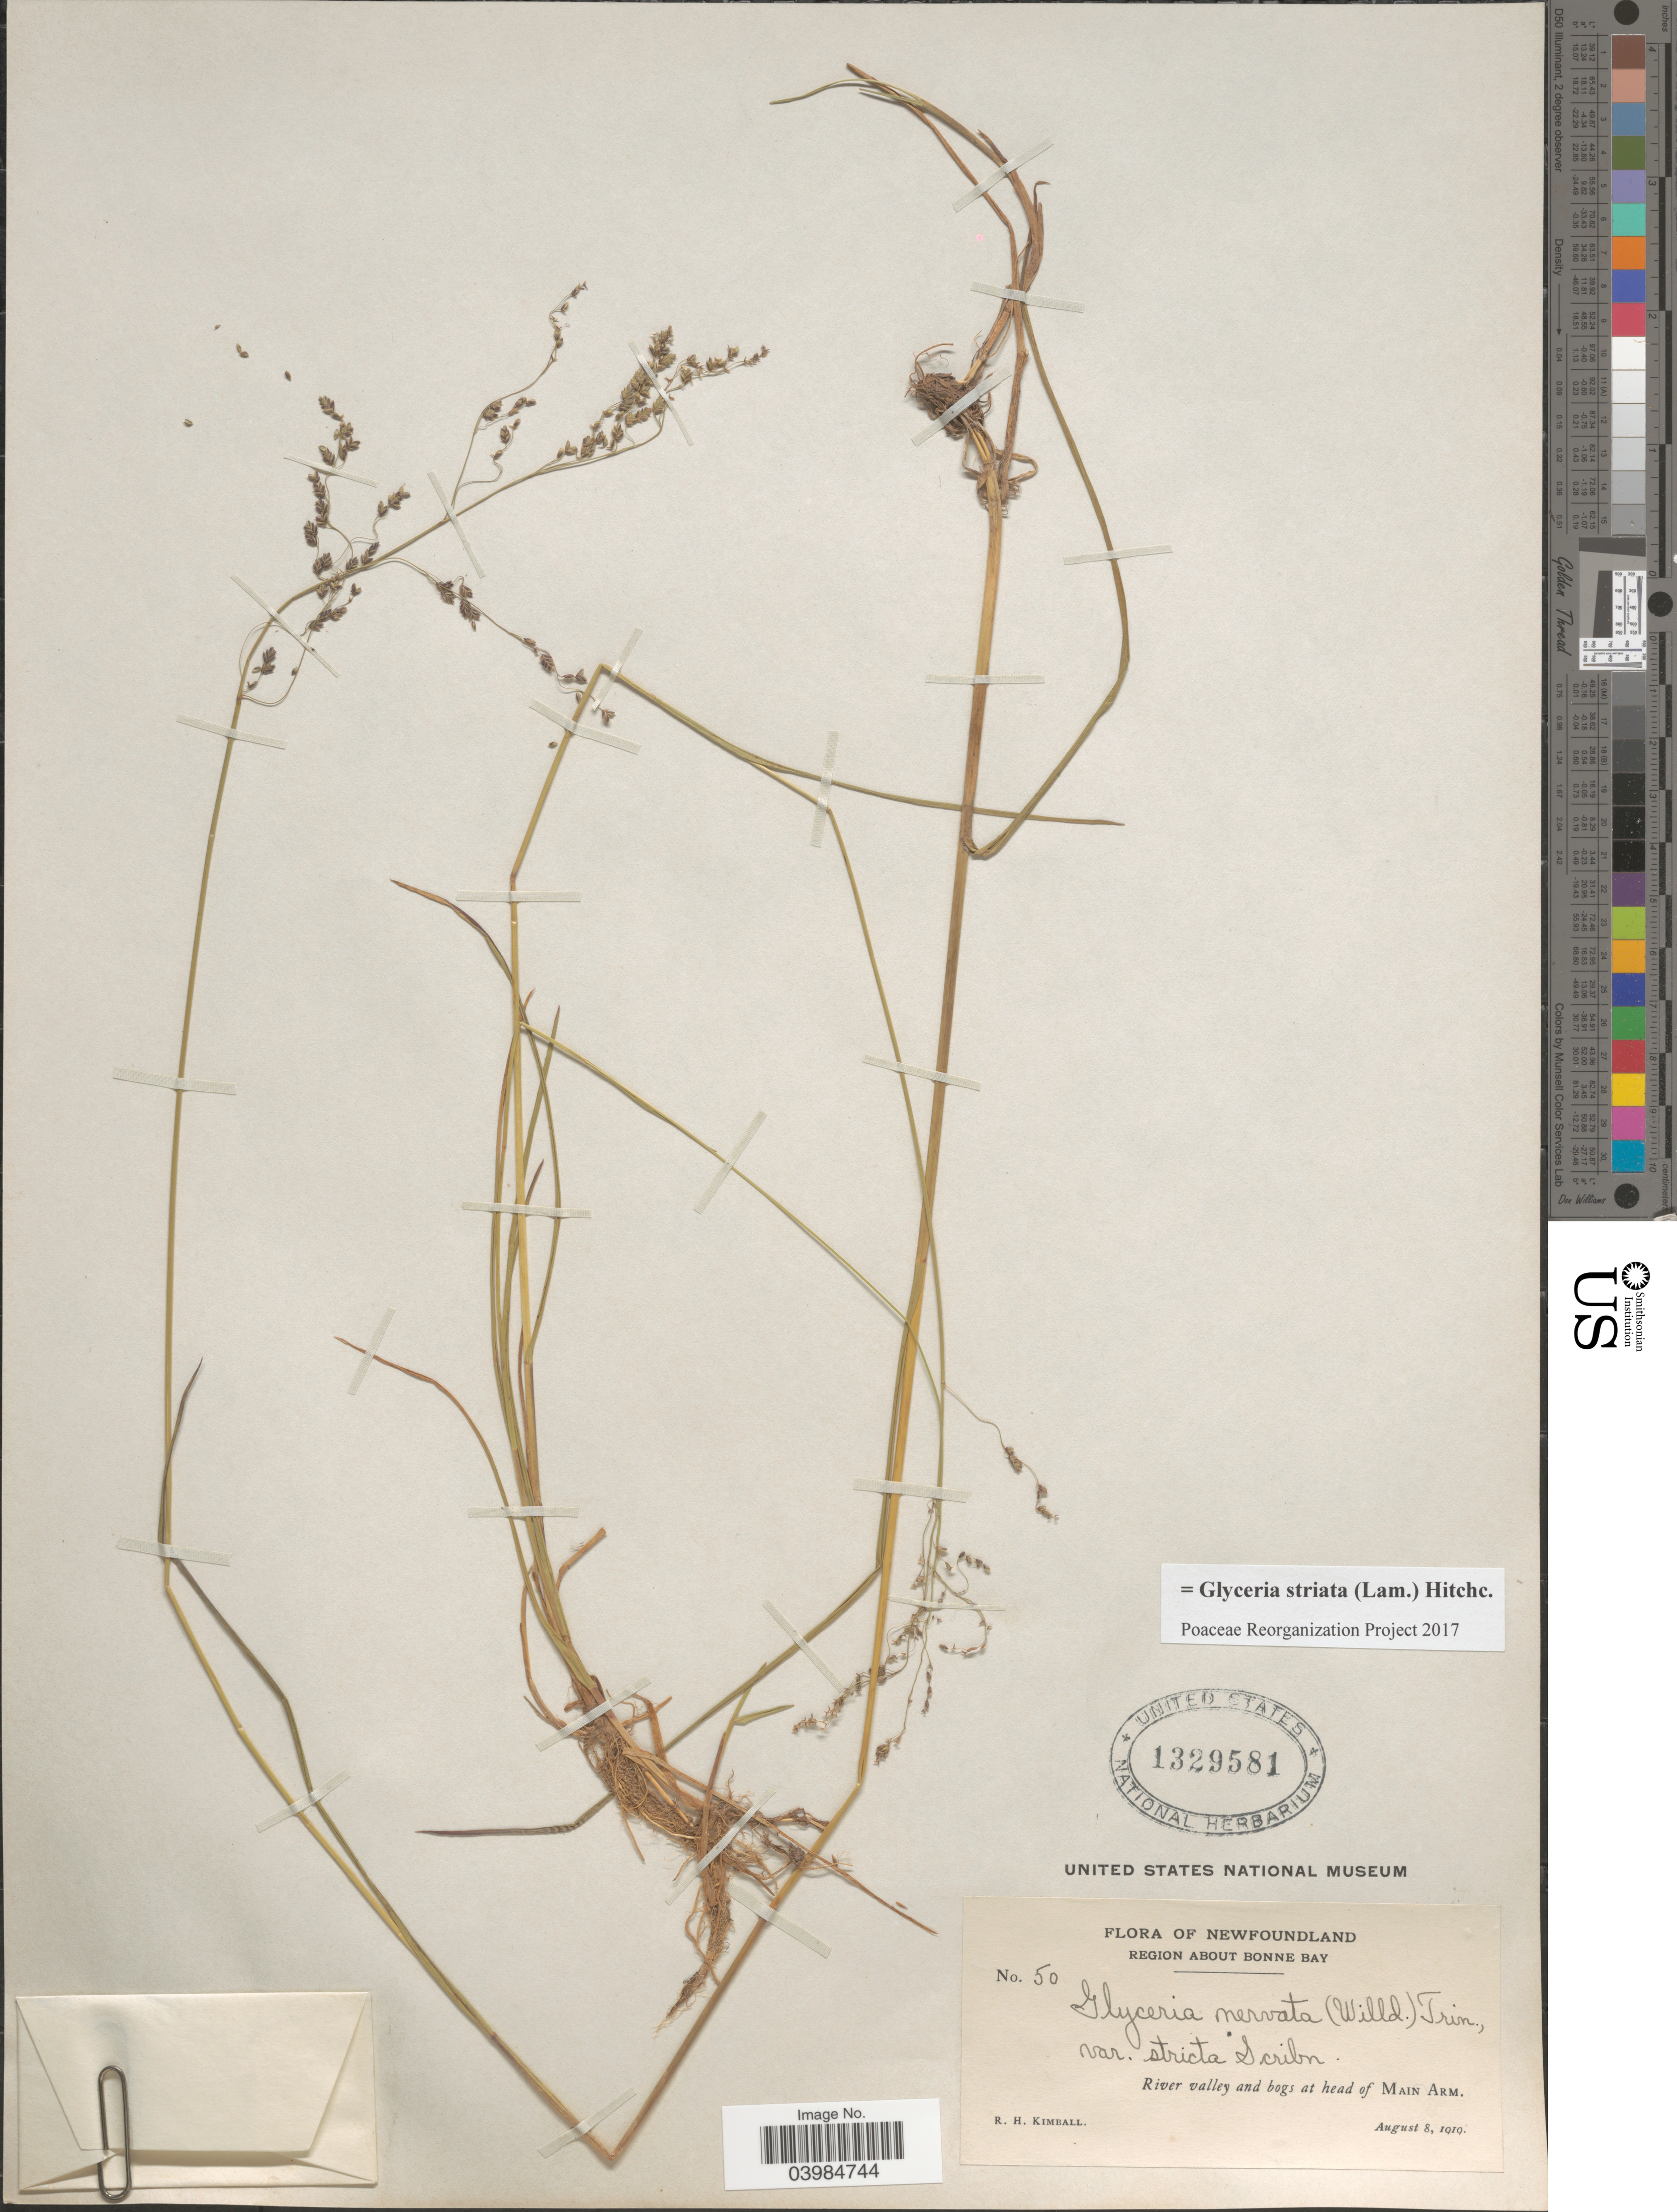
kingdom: Plantae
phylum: Tracheophyta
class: Liliopsida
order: Poales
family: Poaceae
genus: Glyceria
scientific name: Glyceria striata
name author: (Lam.) Hitchc.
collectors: R. Kimball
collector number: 50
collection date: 1919-08-08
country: Canada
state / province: Newfoundland and Labrador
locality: Region about Bonne Bay. River valley and bogs at head of Main Arm.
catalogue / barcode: US 1329581